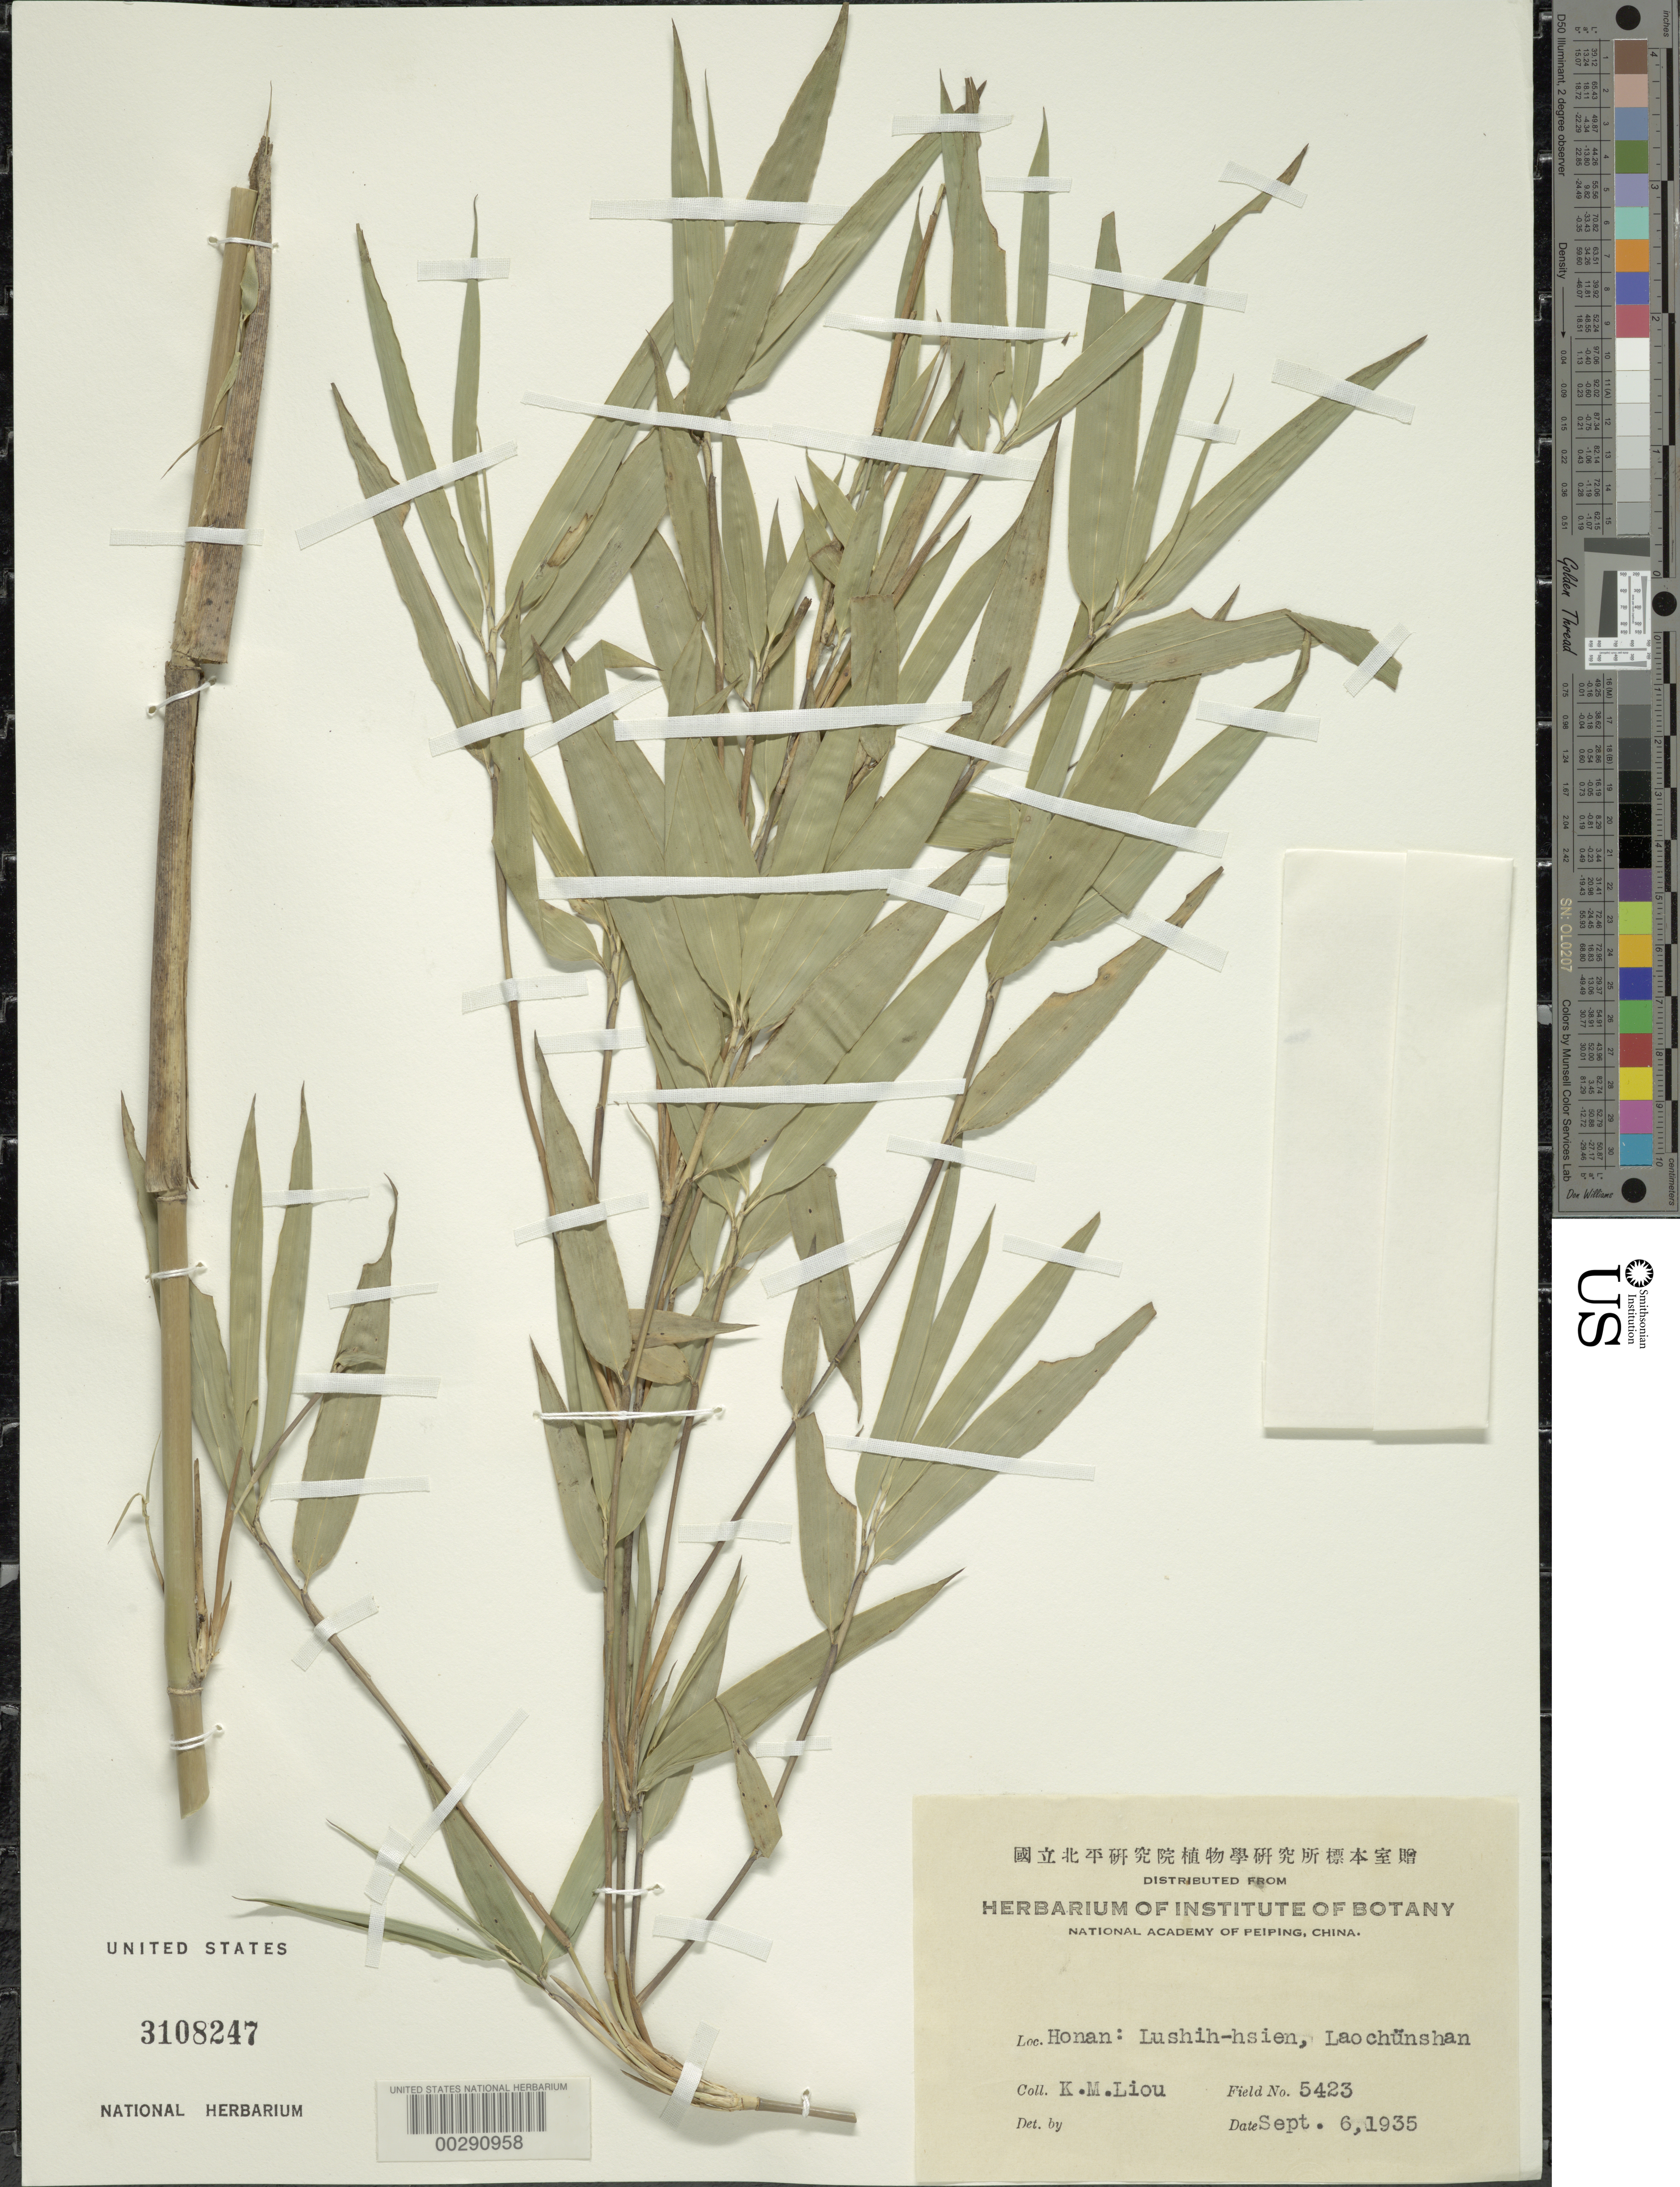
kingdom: Plantae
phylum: Tracheophyta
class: Liliopsida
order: Poales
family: Poaceae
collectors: K. M. Liou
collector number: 5423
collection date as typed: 06 Sep 1935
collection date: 1935-09-06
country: China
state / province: Henan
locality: Lushih-hsien, lao chunshan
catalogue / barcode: US 3108247